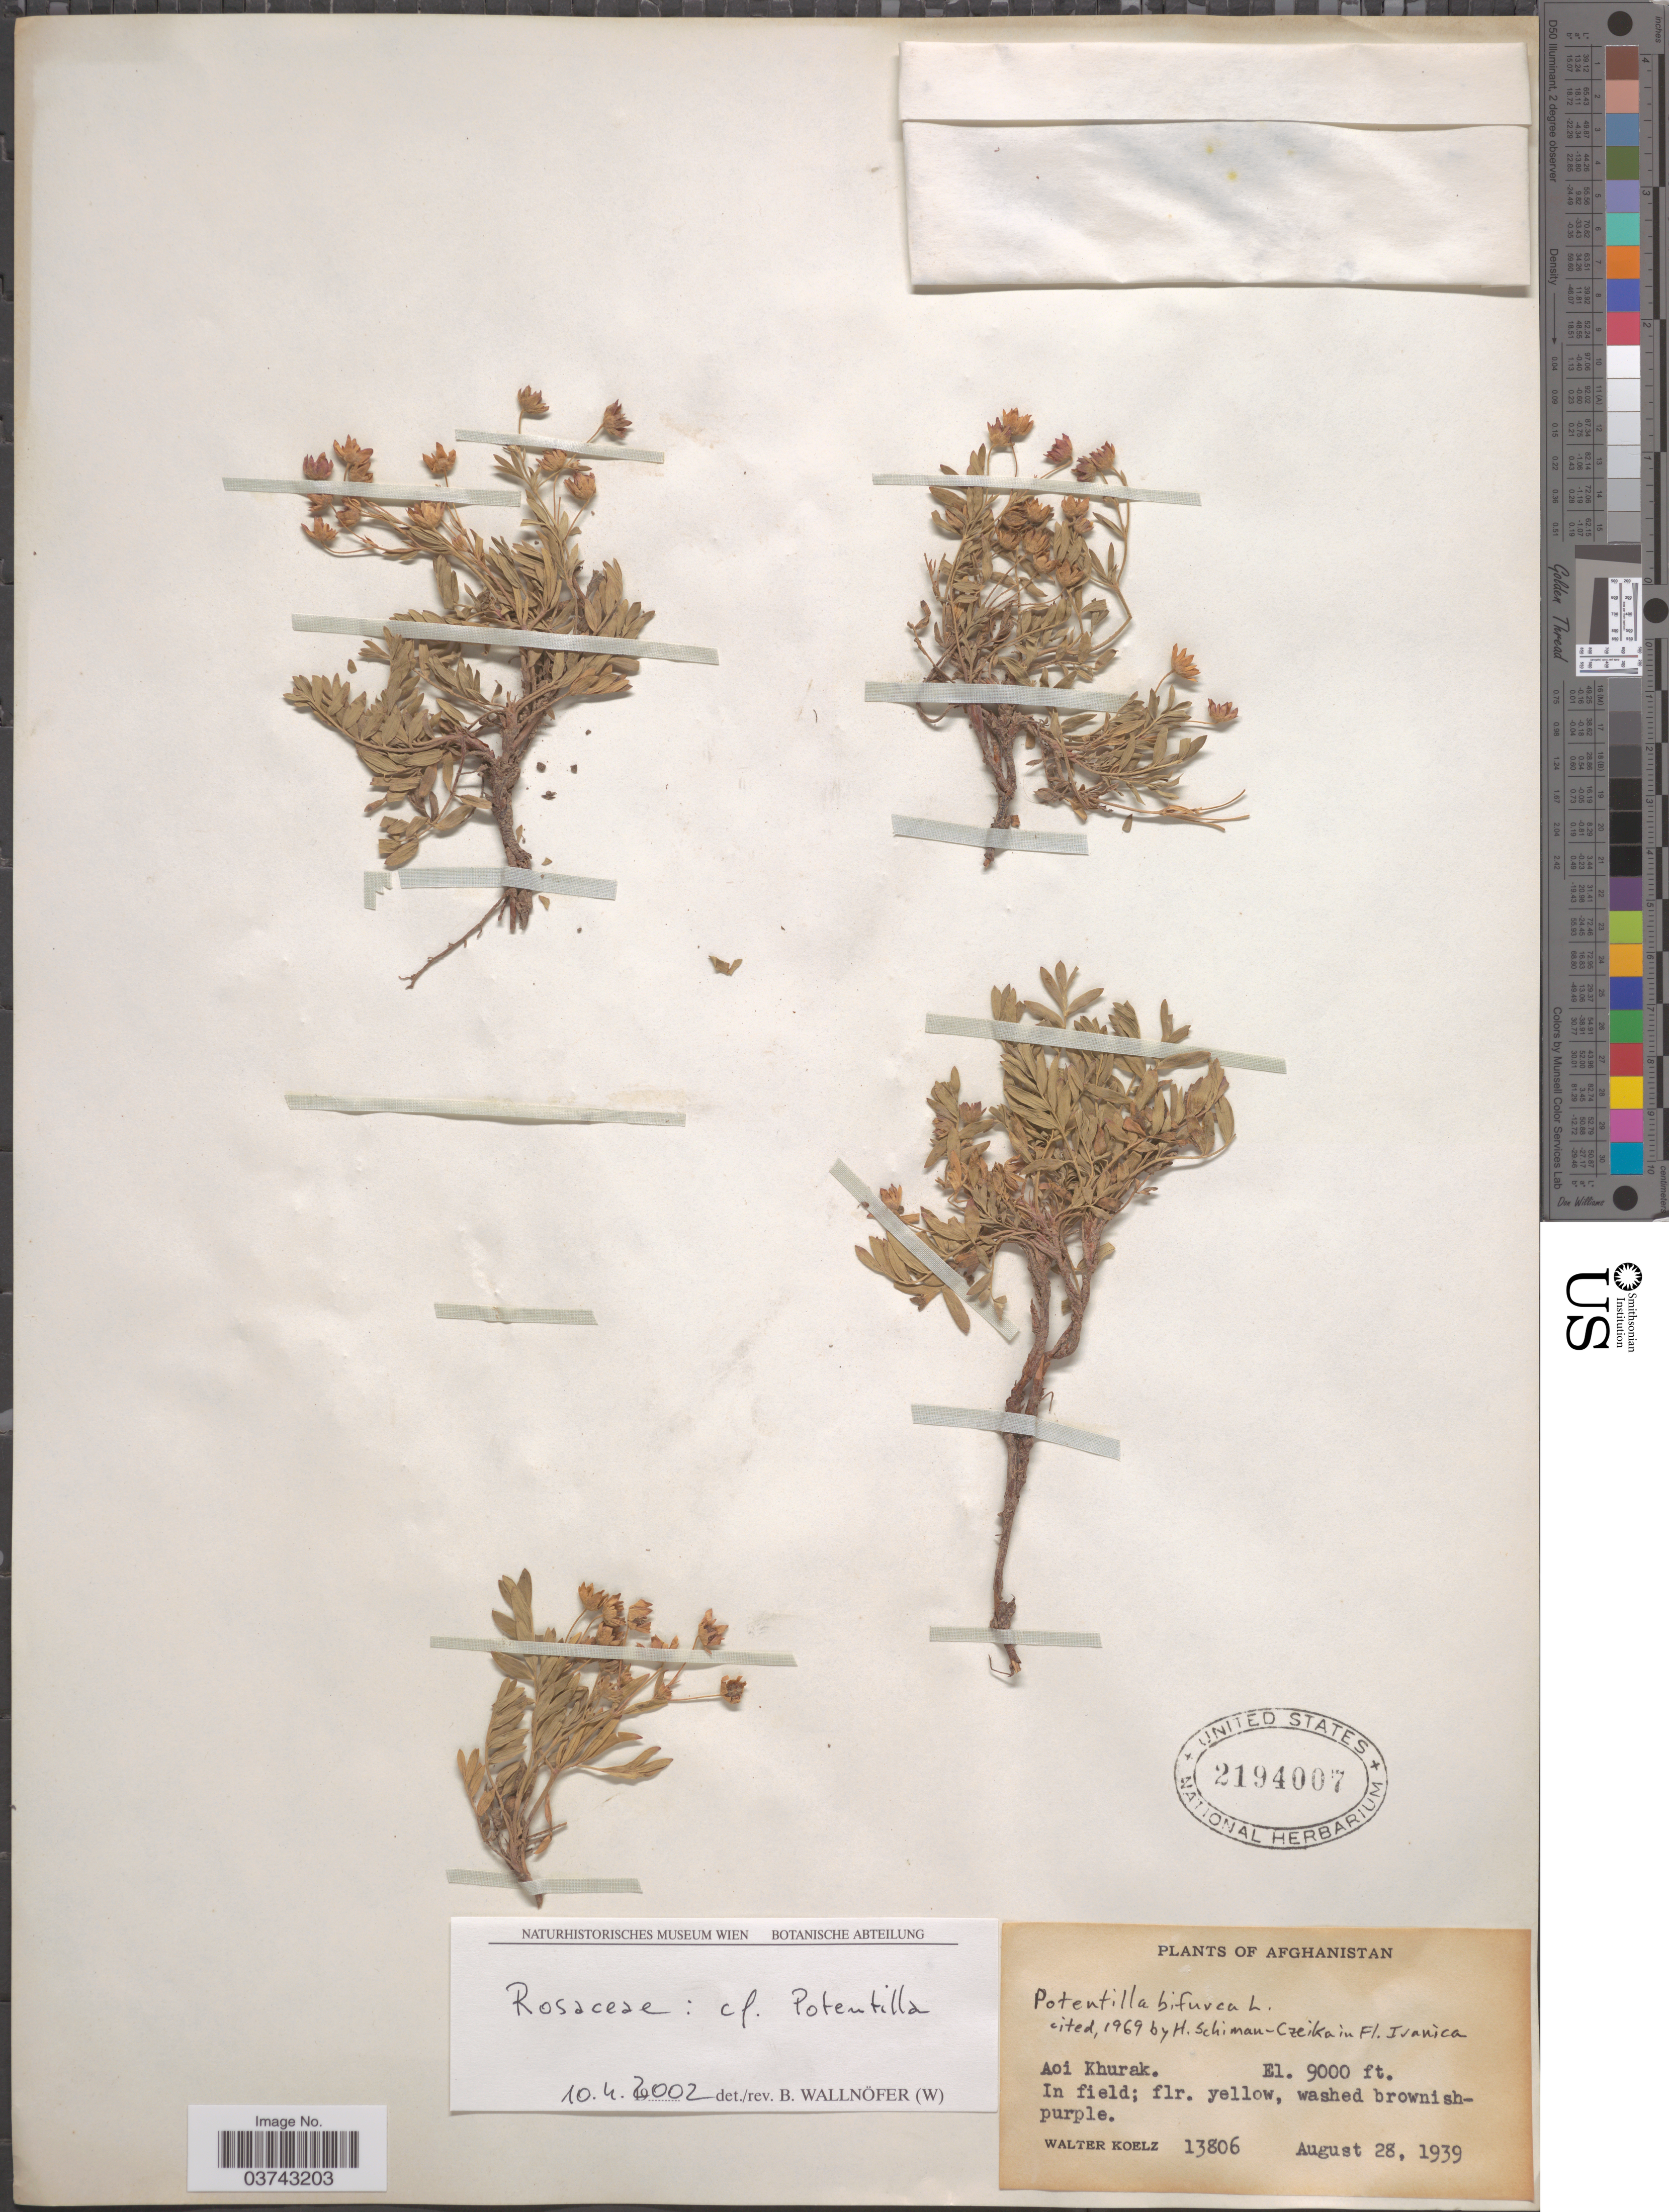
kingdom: Plantae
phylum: Tracheophyta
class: Magnoliopsida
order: Rosales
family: Rosaceae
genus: Sibbaldianthe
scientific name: Sibbaldianthe bifurca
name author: (L.) Kurtto & T. Erikss.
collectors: W. N. Koelz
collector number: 13806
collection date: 1939-08-28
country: Afghanistan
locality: Aoi Khurak.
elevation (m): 2743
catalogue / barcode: US 2194007